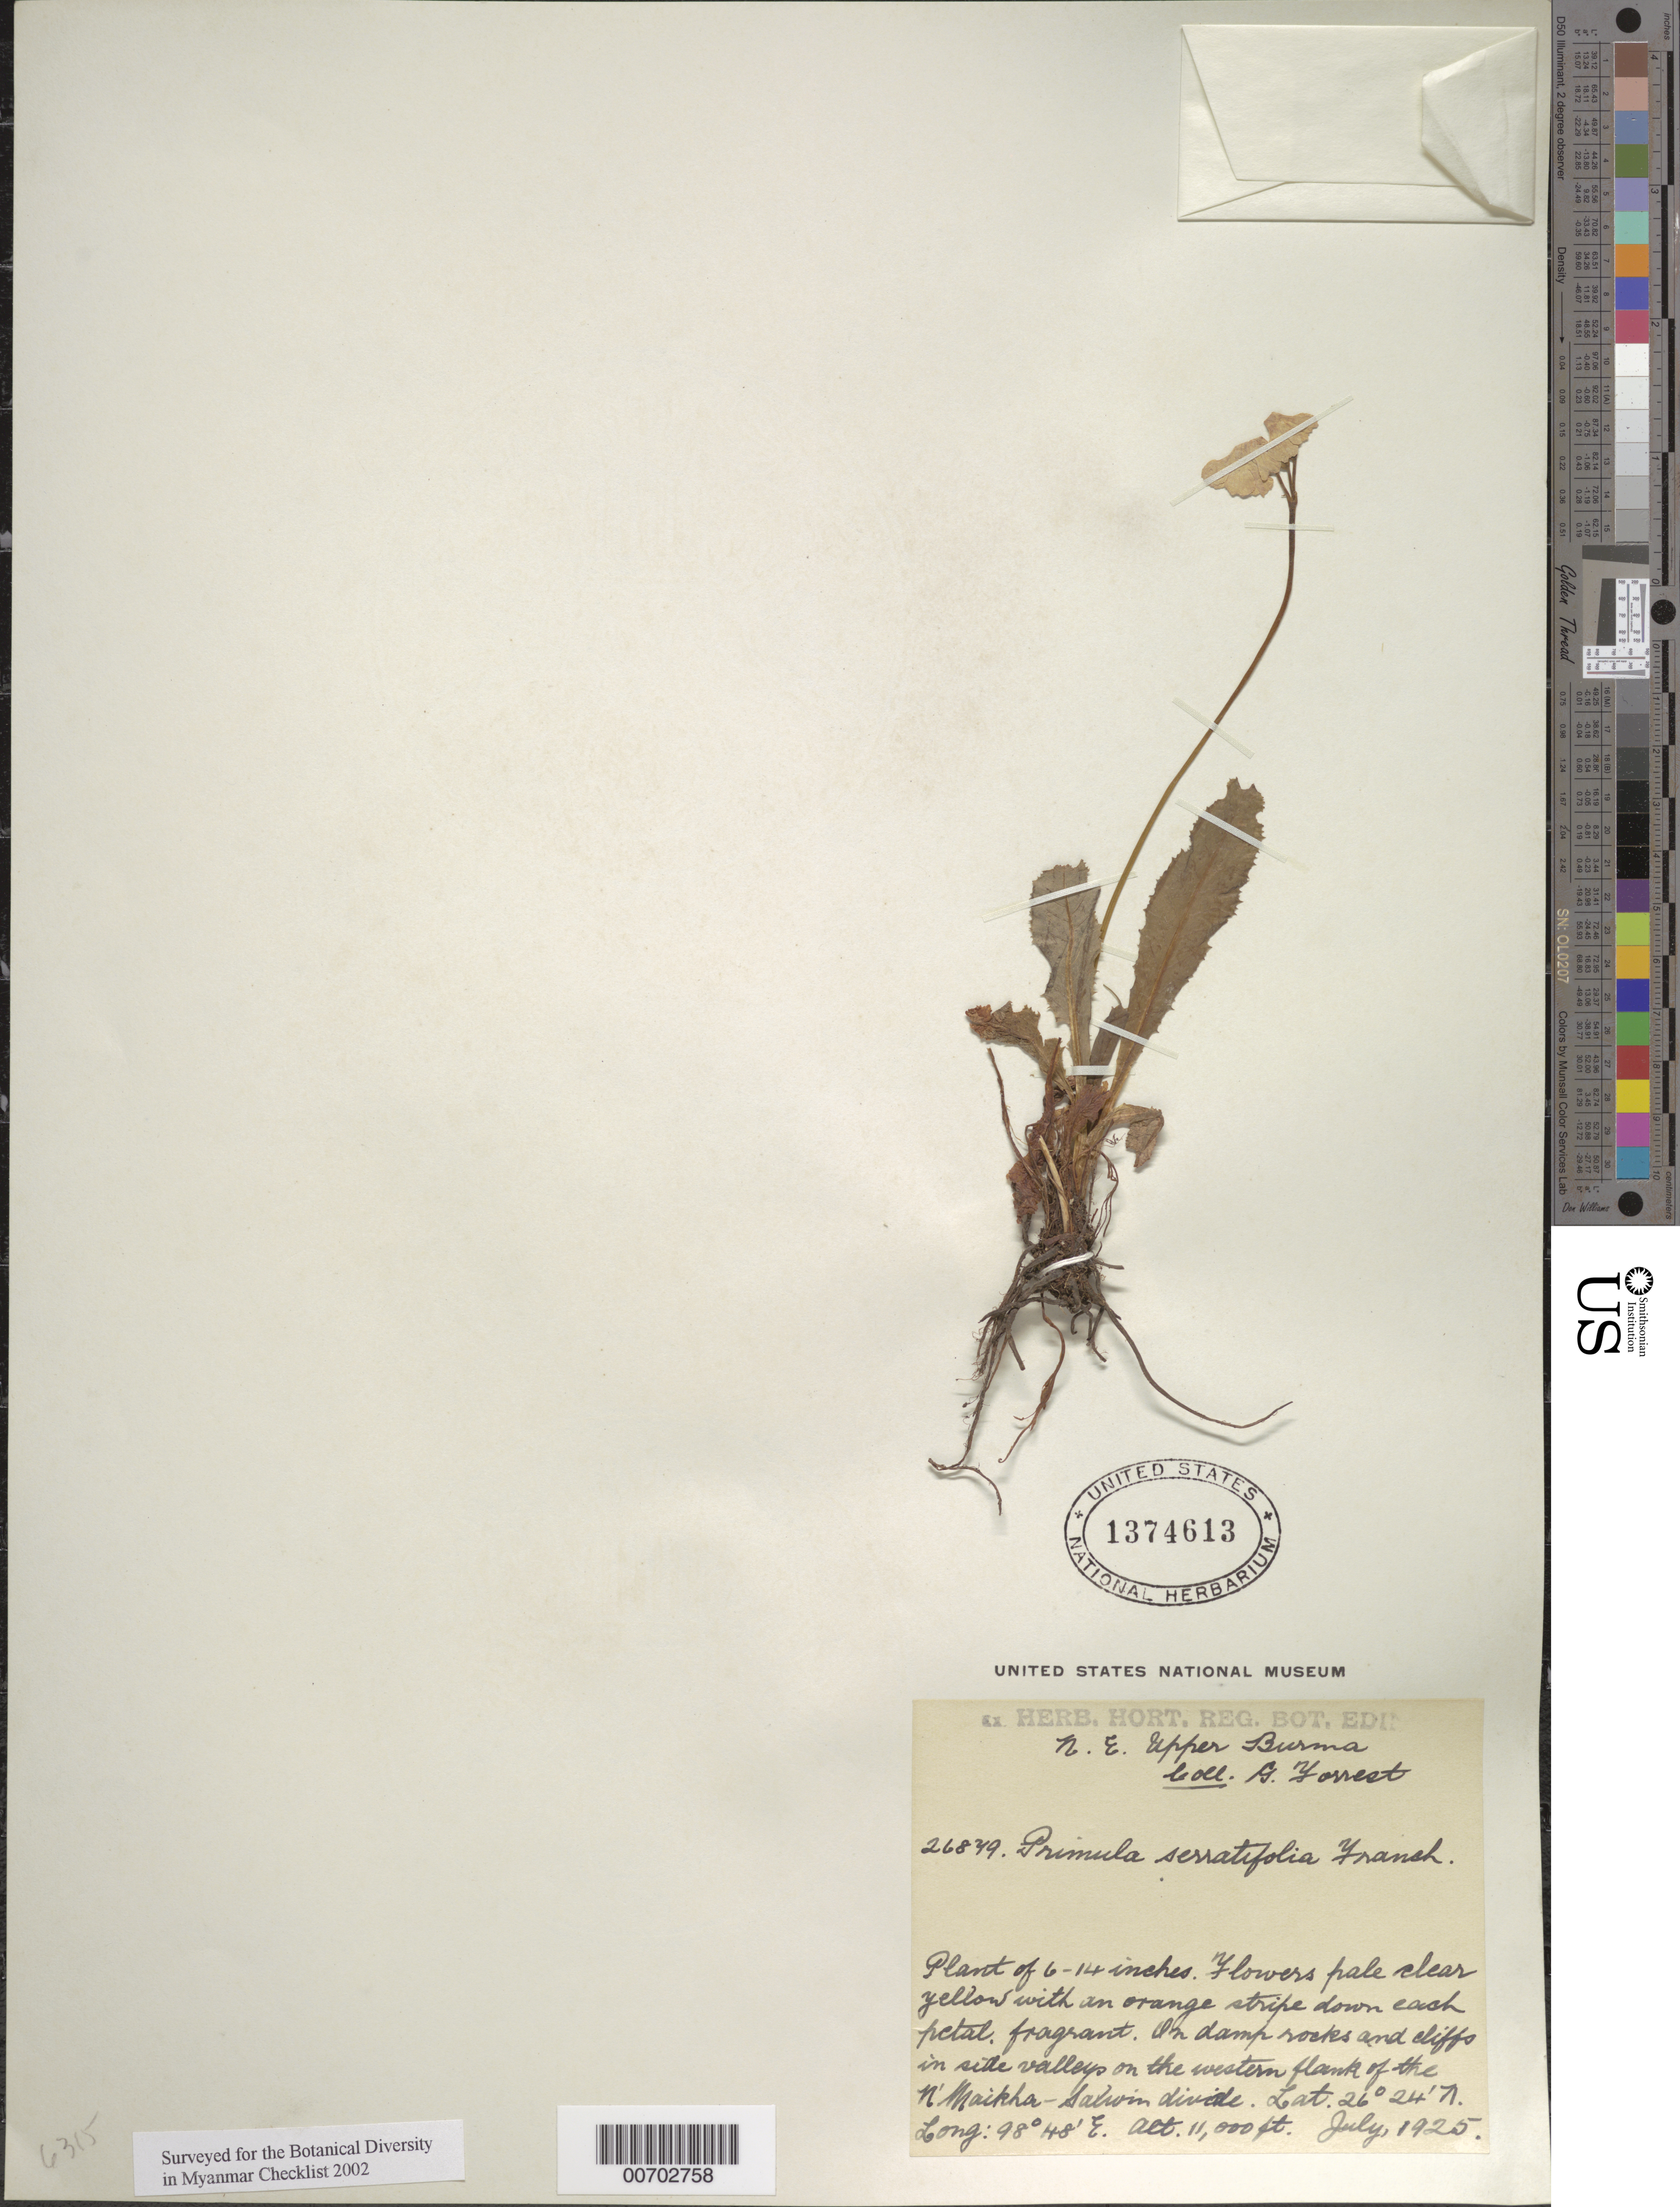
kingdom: Plantae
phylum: Tracheophyta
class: Magnoliopsida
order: Ericales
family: Primulaceae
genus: Primula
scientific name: Primula serratifolia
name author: Franch.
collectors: G. Forrest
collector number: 26849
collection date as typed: Jul 1925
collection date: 1925-07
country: Myanmar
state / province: Kachin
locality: N'Maikha-Salwin Divide, W flank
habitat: On damp rocks and cliffs in side valleys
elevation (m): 3353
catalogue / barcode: US 1374613